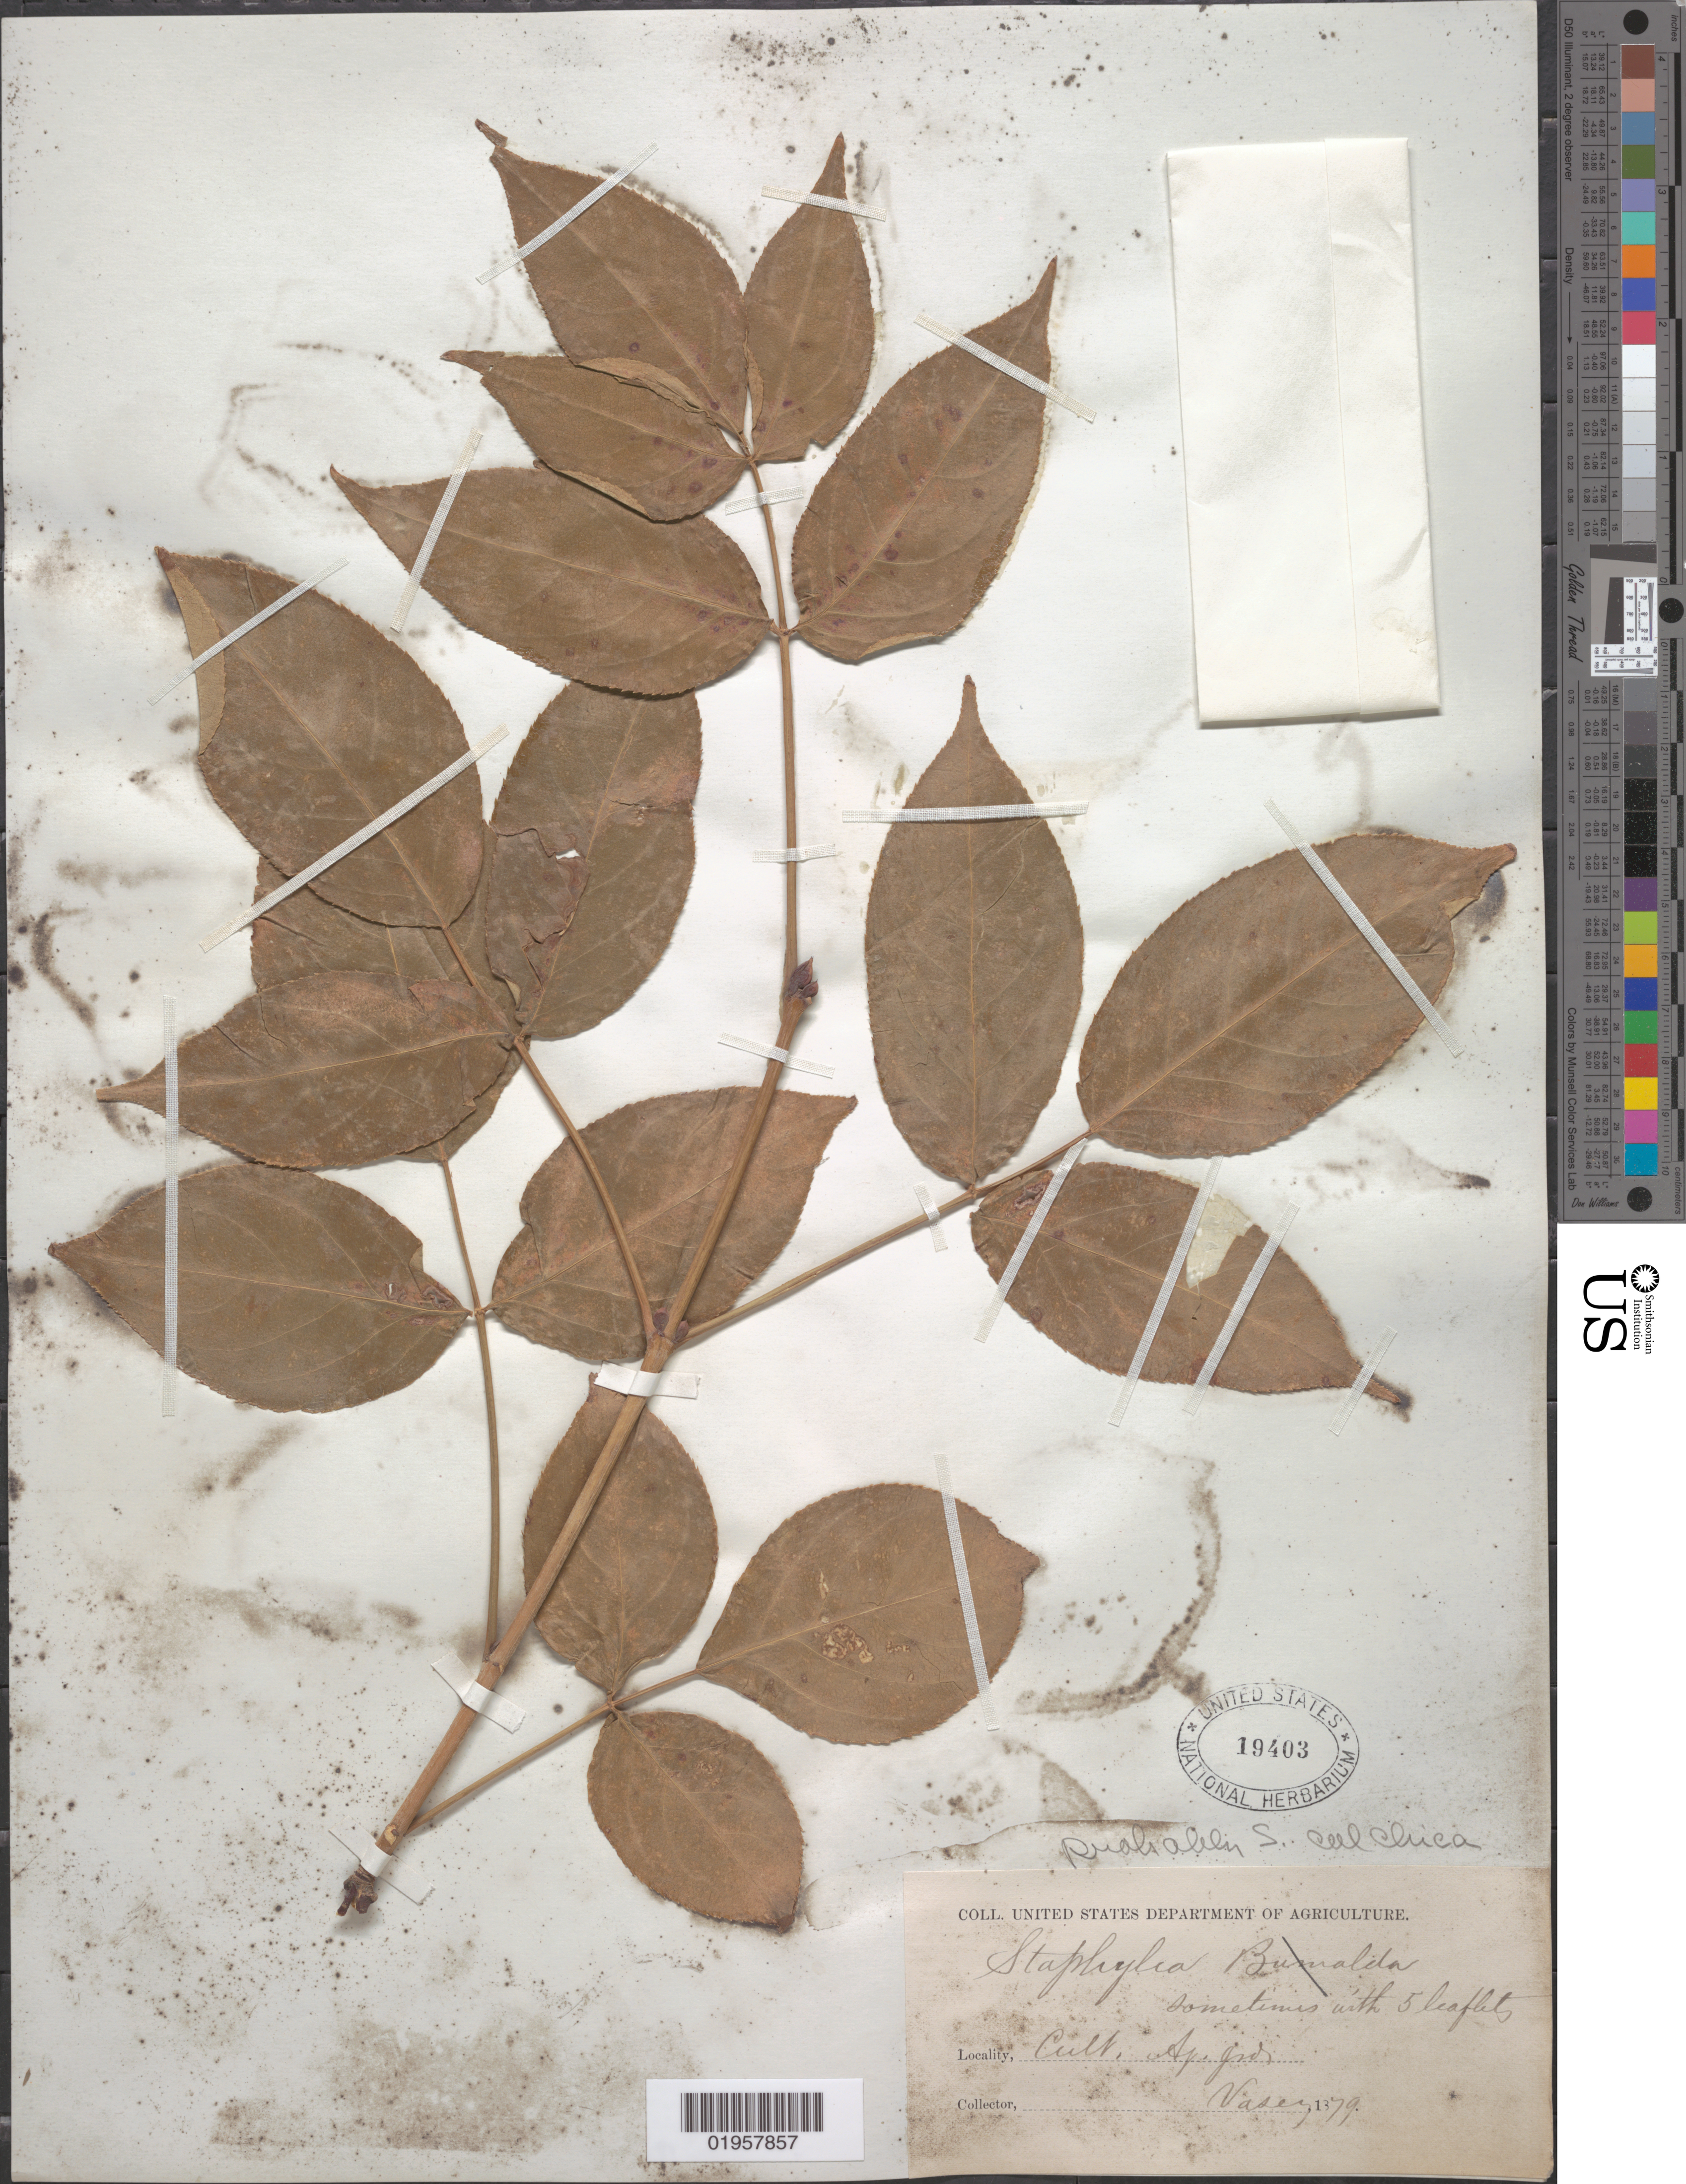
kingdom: Plantae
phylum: Tracheophyta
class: Magnoliopsida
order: Crossosomatales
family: Staphyleaceae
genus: Staphylea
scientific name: Staphylea colchica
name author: Steven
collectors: G. Vasey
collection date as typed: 1879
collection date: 1879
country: United States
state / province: District of Columbia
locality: Agricultural Grounds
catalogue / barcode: US 19403